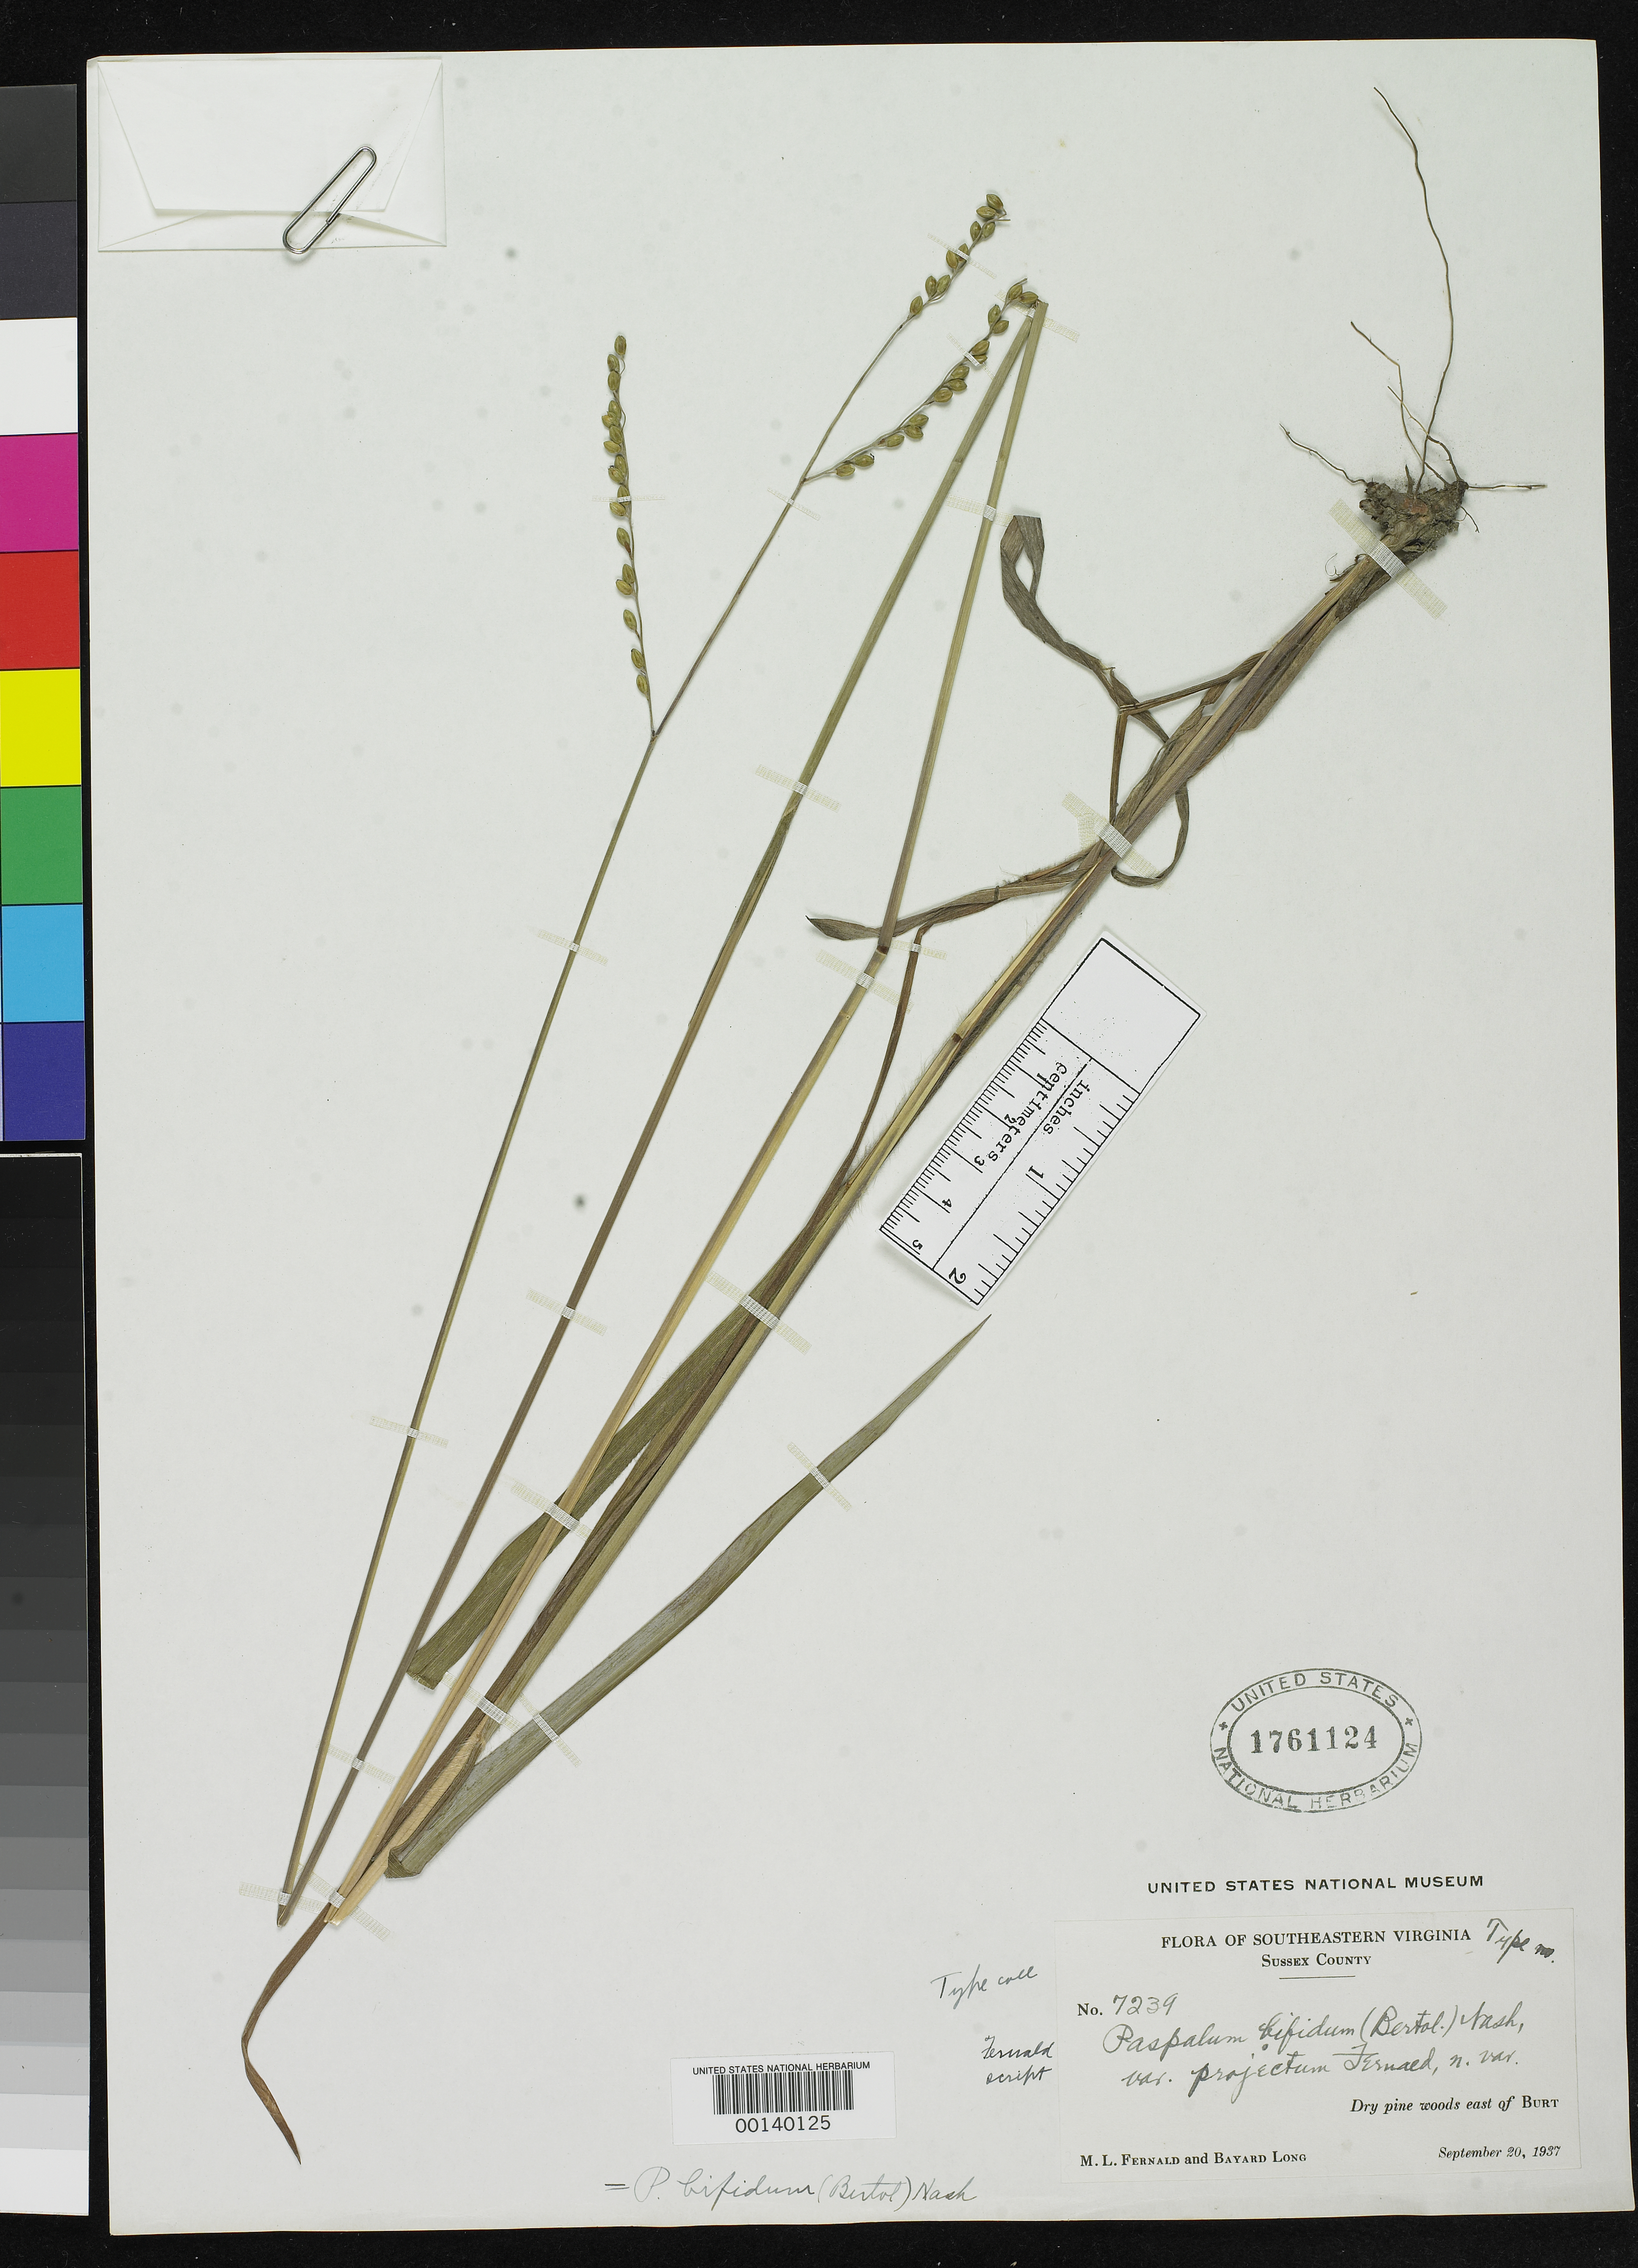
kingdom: Plantae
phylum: Tracheophyta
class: Liliopsida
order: Poales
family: Poaceae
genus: Paspalum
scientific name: Paspalum bifidum var. projectum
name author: Fernald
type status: Isotype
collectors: M. L. Fernald & B. H. Long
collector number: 7239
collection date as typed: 20 Sep 1937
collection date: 1937-09-20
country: United States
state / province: Virginia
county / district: Sussex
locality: East of Burt.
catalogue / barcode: US 1761124